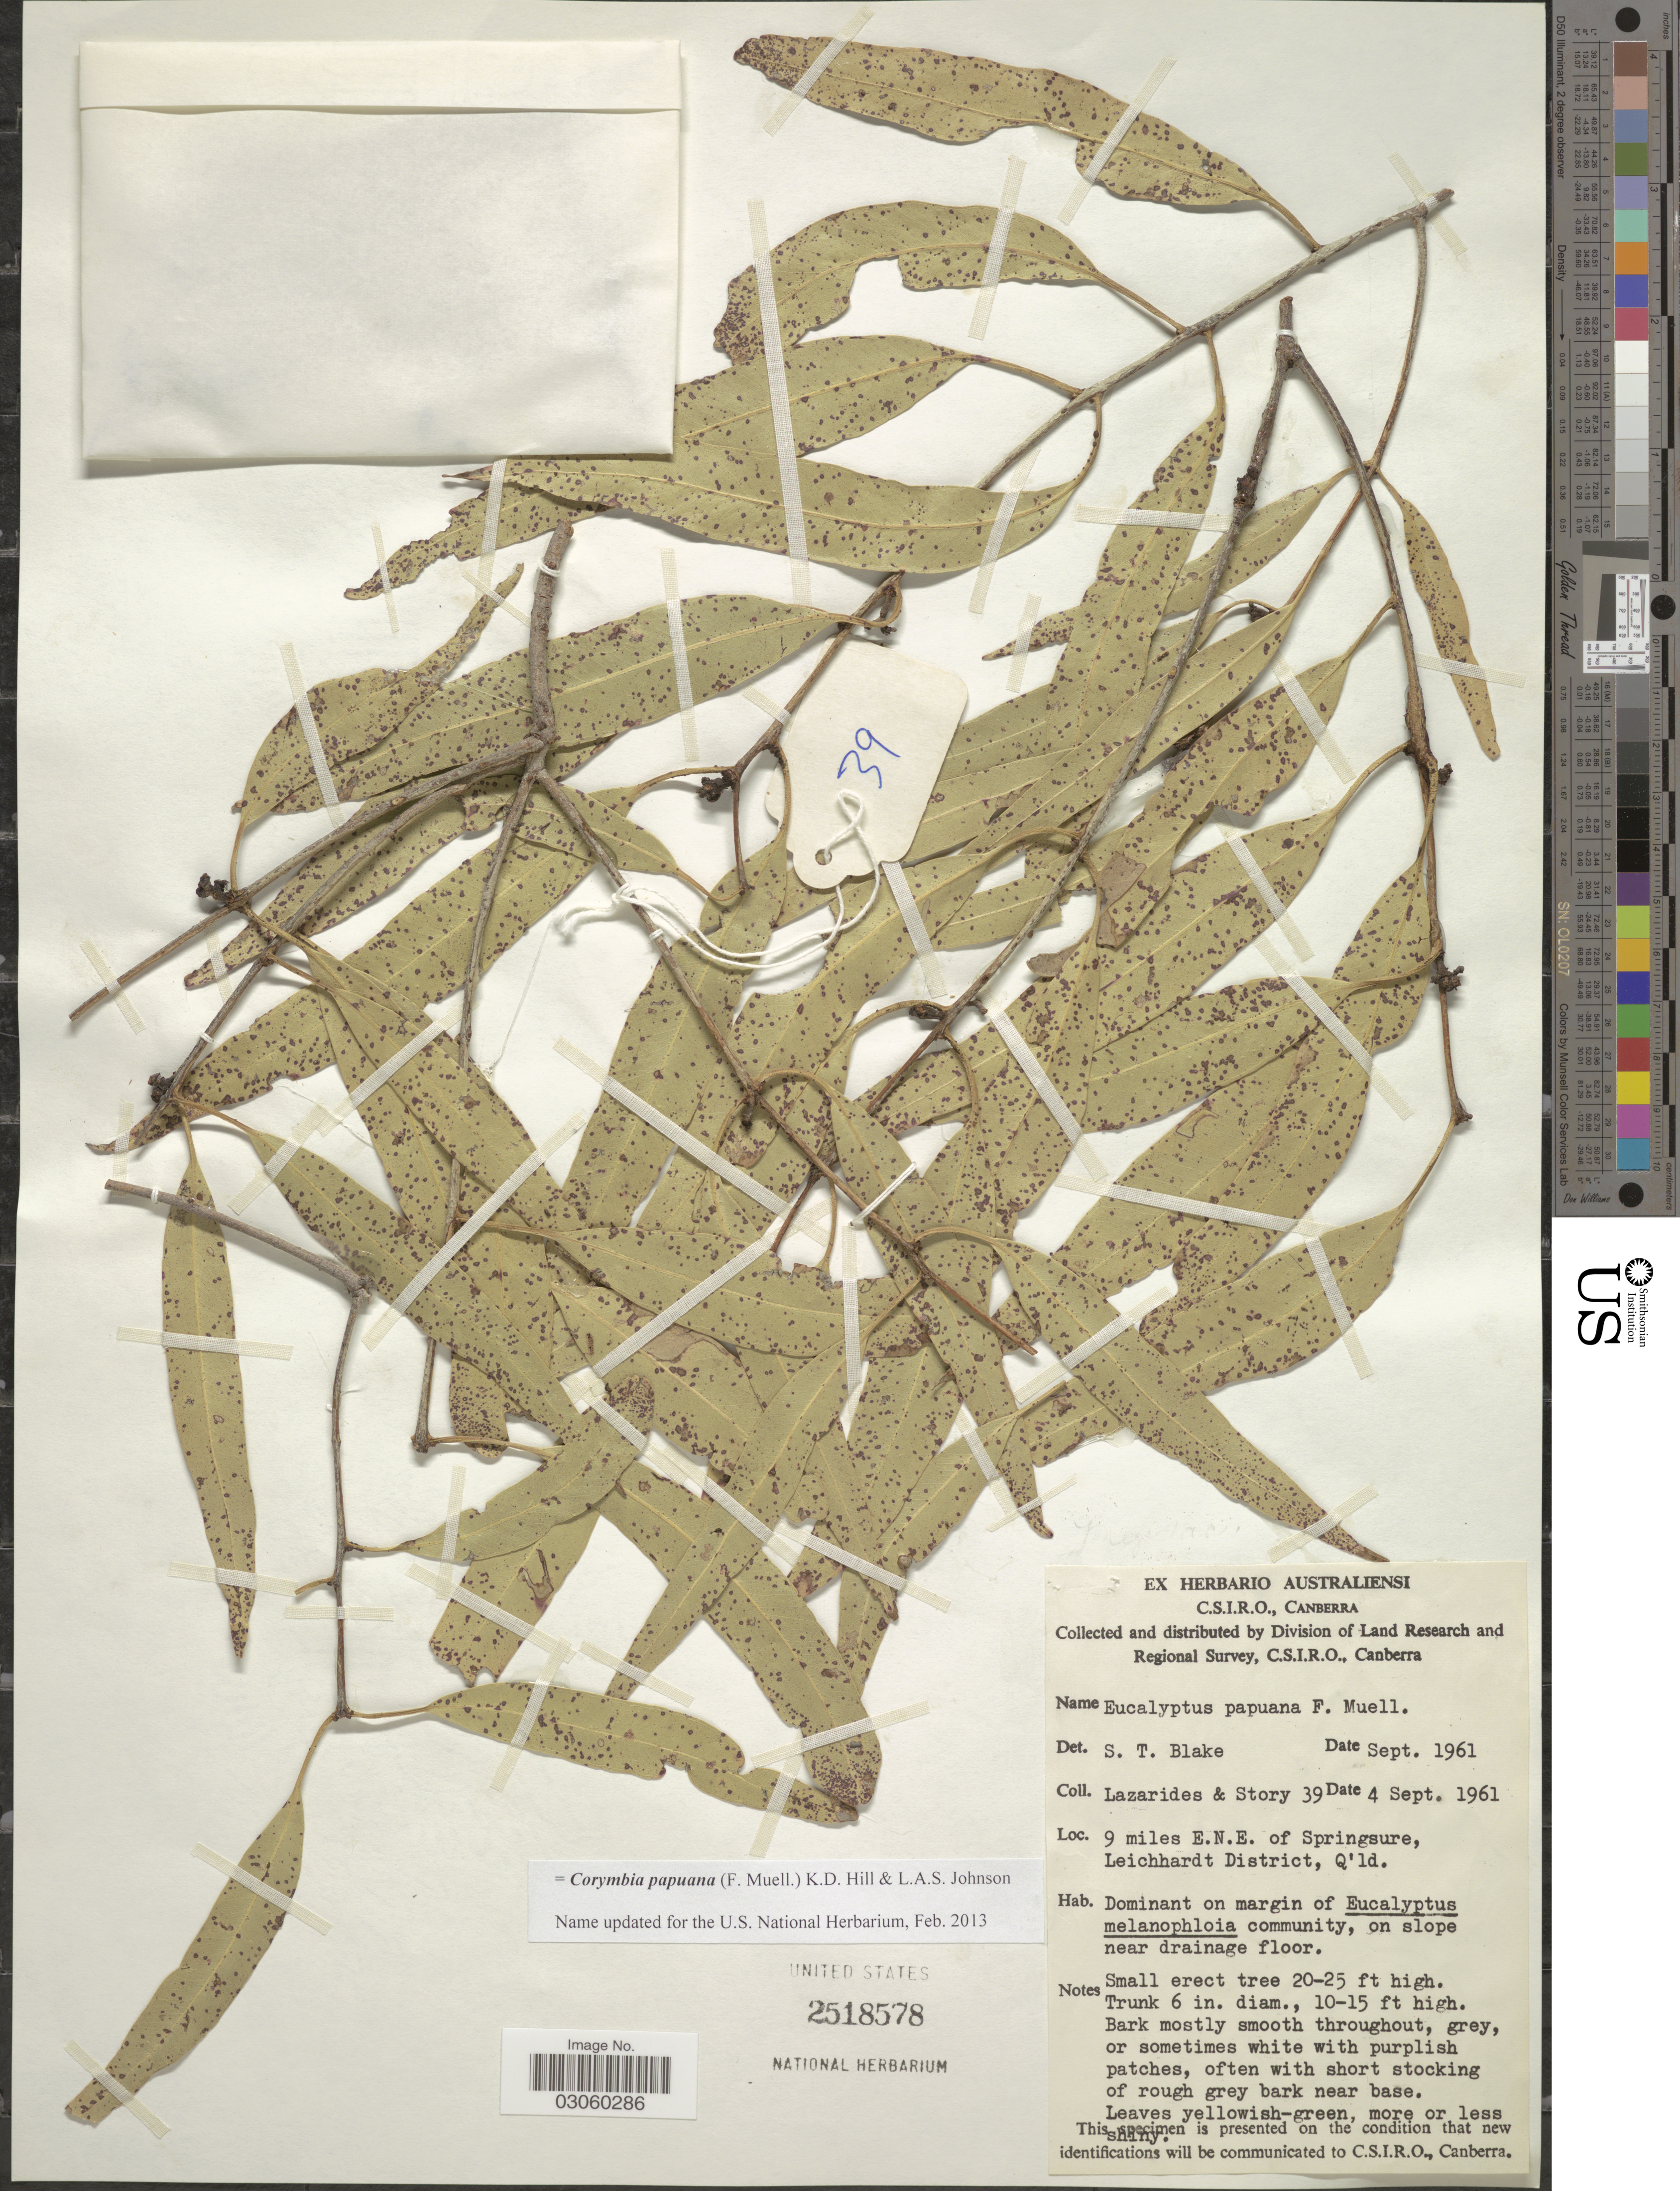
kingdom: Plantae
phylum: Tracheophyta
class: Magnoliopsida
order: Myrtales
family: Myrtaceae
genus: Corymbia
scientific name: Corymbia papuana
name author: (F. Muell.) K.D. Hill & L.A.S. Johnson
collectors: M. Lazarides & -. Story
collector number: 39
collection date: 1961-09-04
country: Australia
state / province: Queensland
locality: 9 miles E.N.E. of Springsure, Leichhardt District, Q'ld.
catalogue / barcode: US 2518578